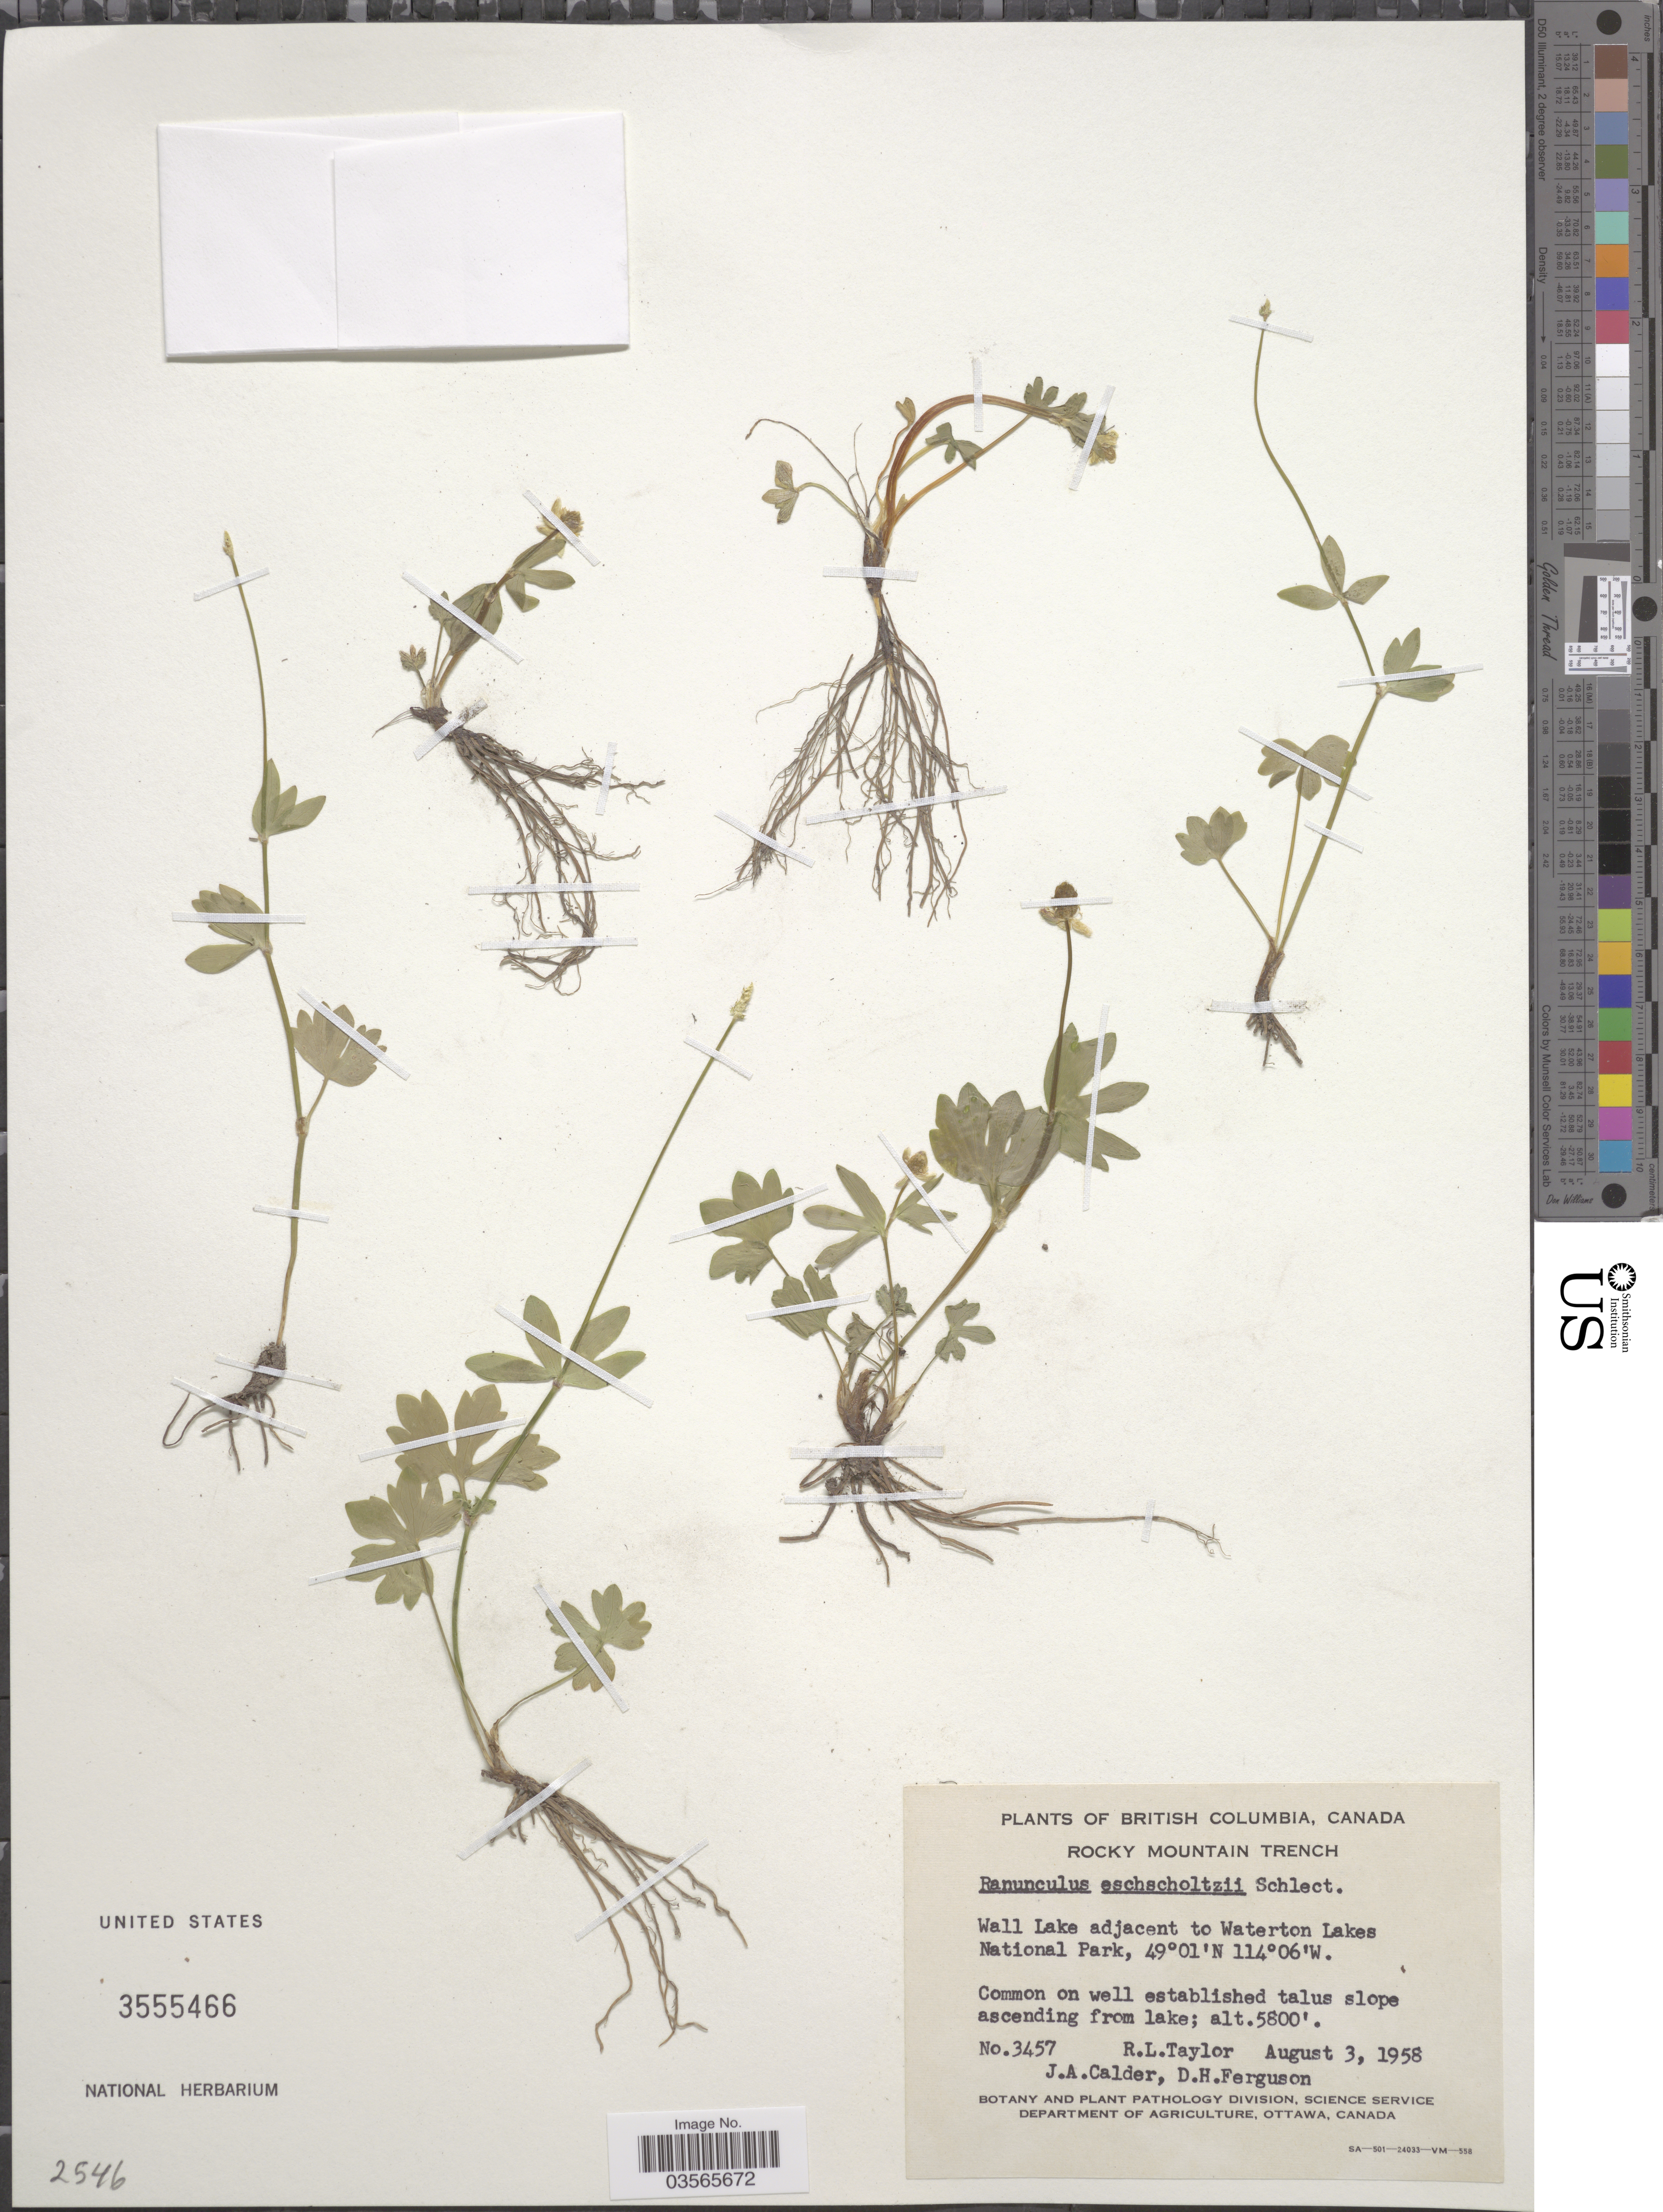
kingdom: Plantae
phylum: Tracheophyta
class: Magnoliopsida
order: Ranunculales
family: Ranunculaceae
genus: Ranunculus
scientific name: Ranunculus eschscholtzii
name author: Schltdl.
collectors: R. Taylor, J. A. Calder & D. Ferguson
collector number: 3457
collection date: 1958-08-03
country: Canada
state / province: British Columbia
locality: Rocky Mountain Trench. Wall Lake adjacent to Waterton Lakes National Park.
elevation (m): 1768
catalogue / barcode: US 3555466